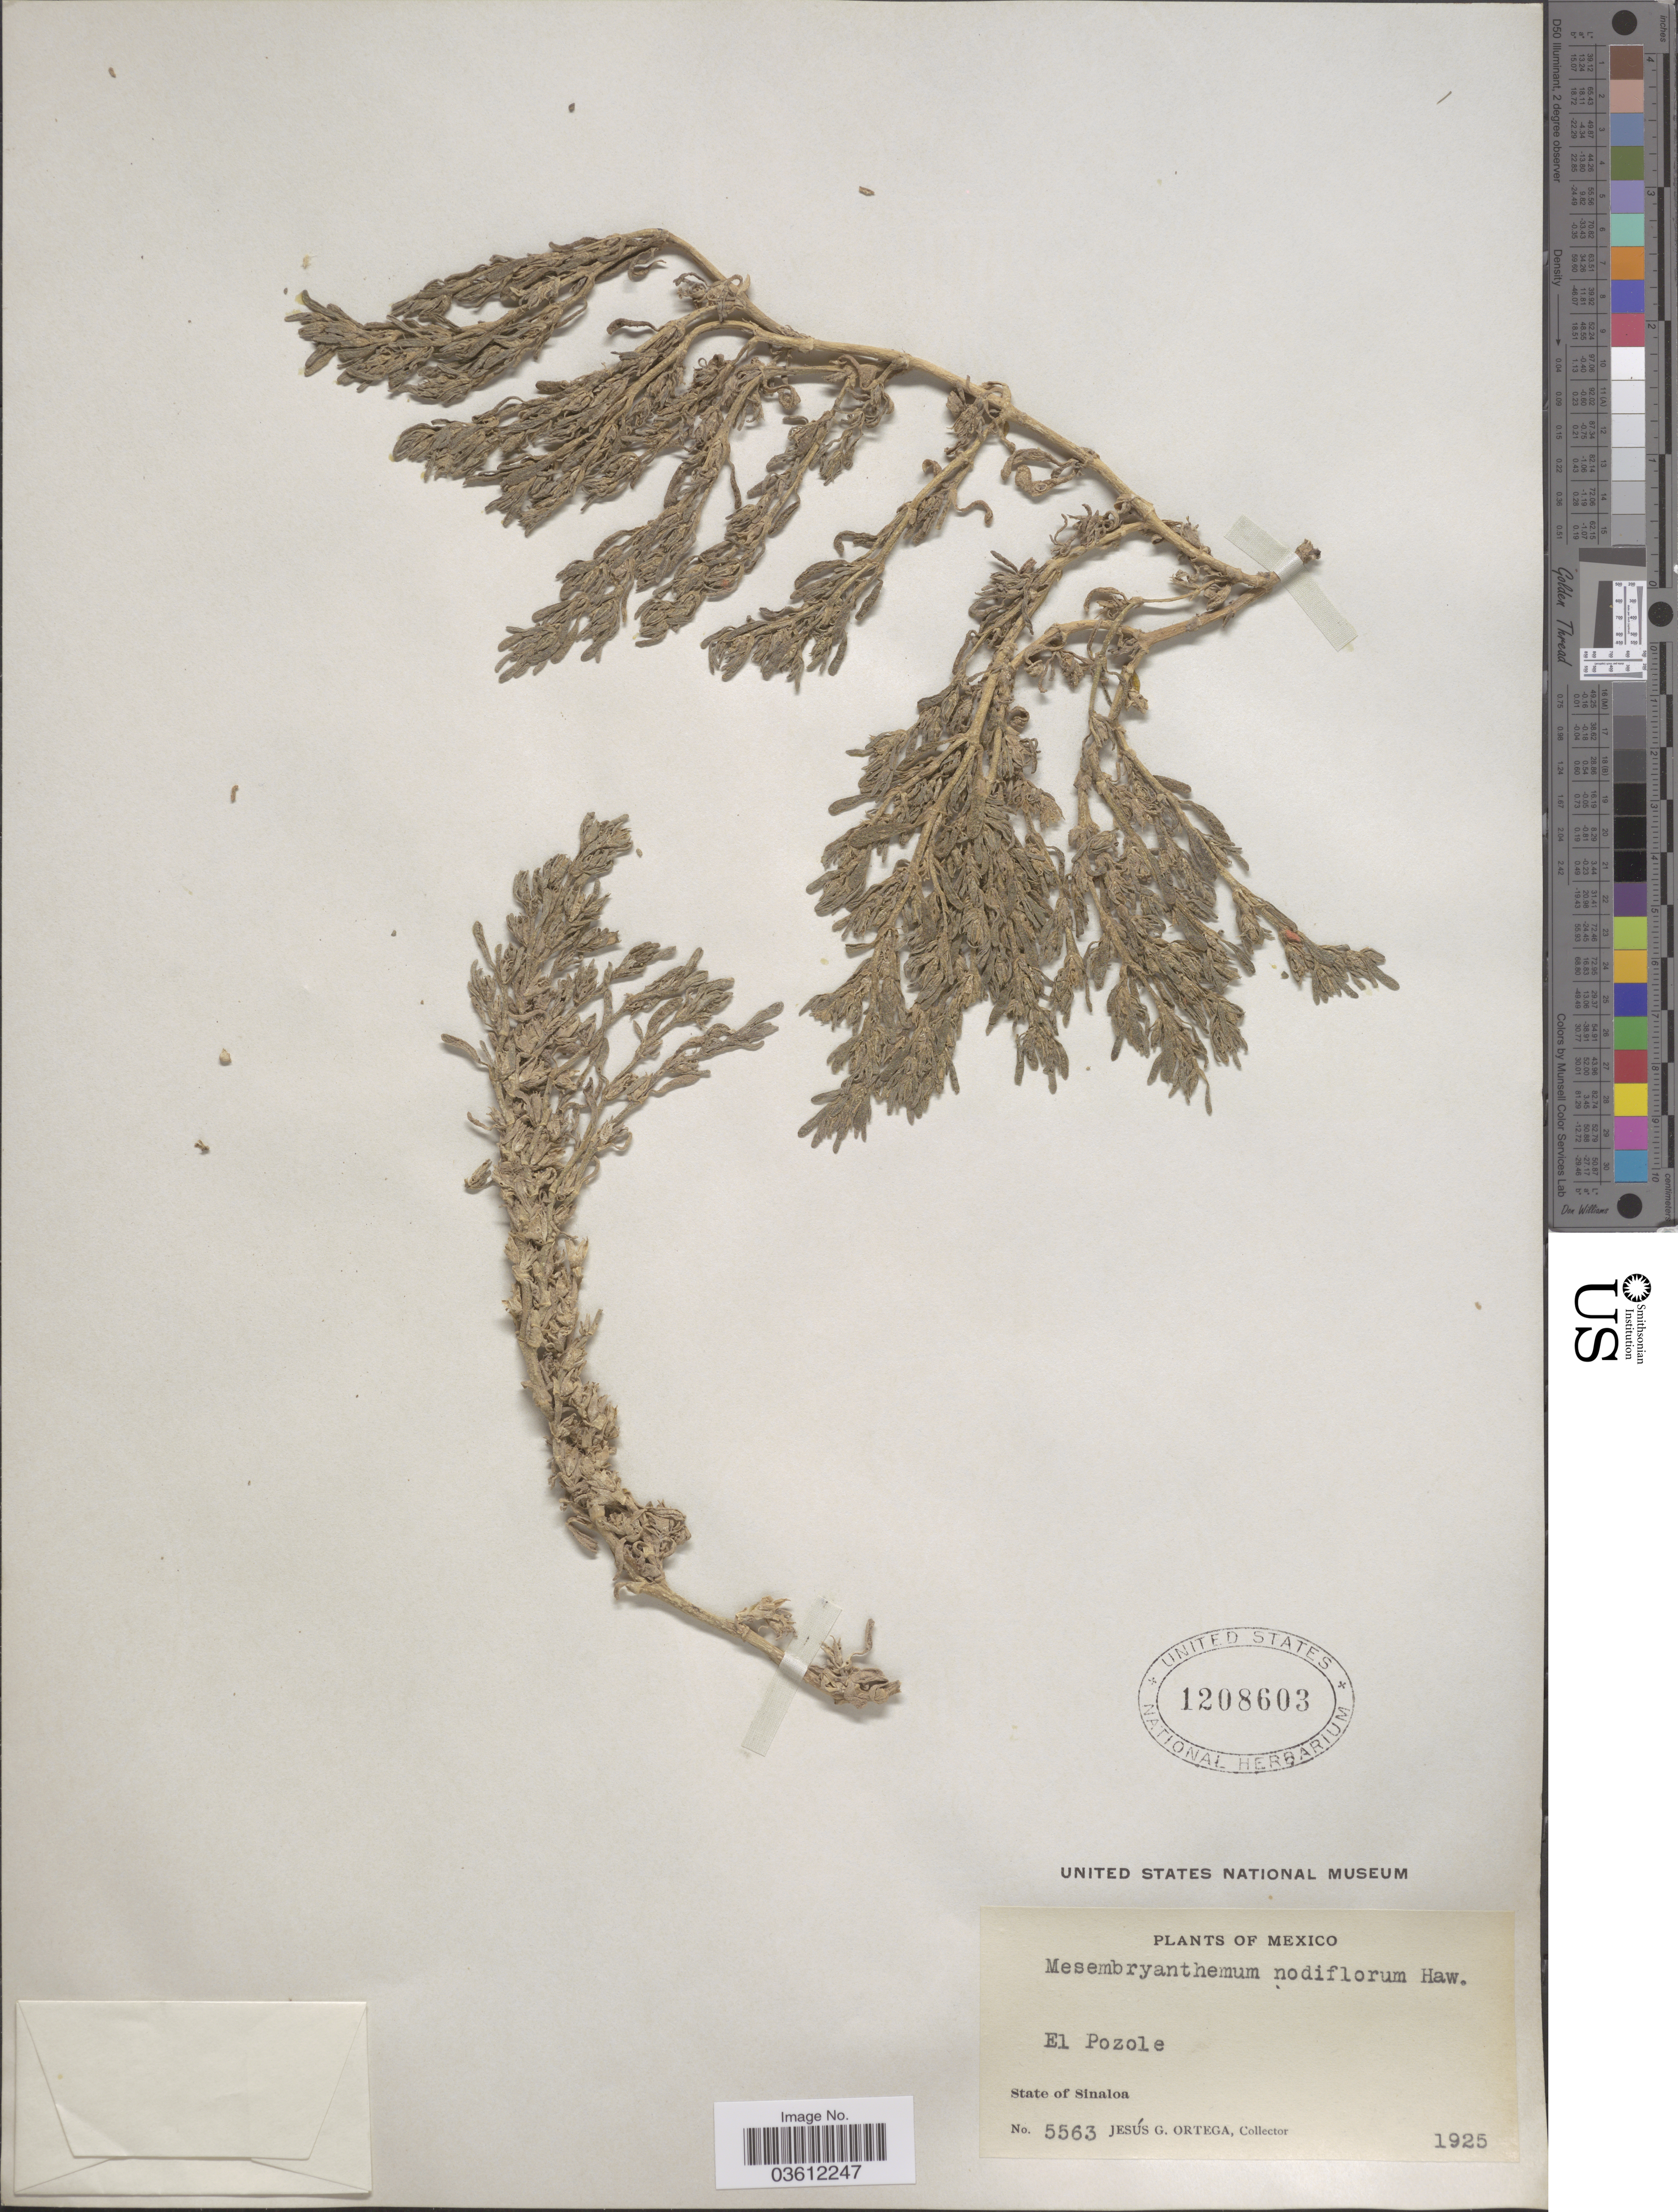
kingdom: Plantae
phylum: Tracheophyta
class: Magnoliopsida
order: Caryophyllales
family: Aizoaceae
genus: Mesembryanthemum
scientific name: Mesembryanthemum nodiflorum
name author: L.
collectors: J. Ortega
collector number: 5563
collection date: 1925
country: Mexico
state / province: Sinaloa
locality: El Pozole.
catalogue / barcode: US 1208603